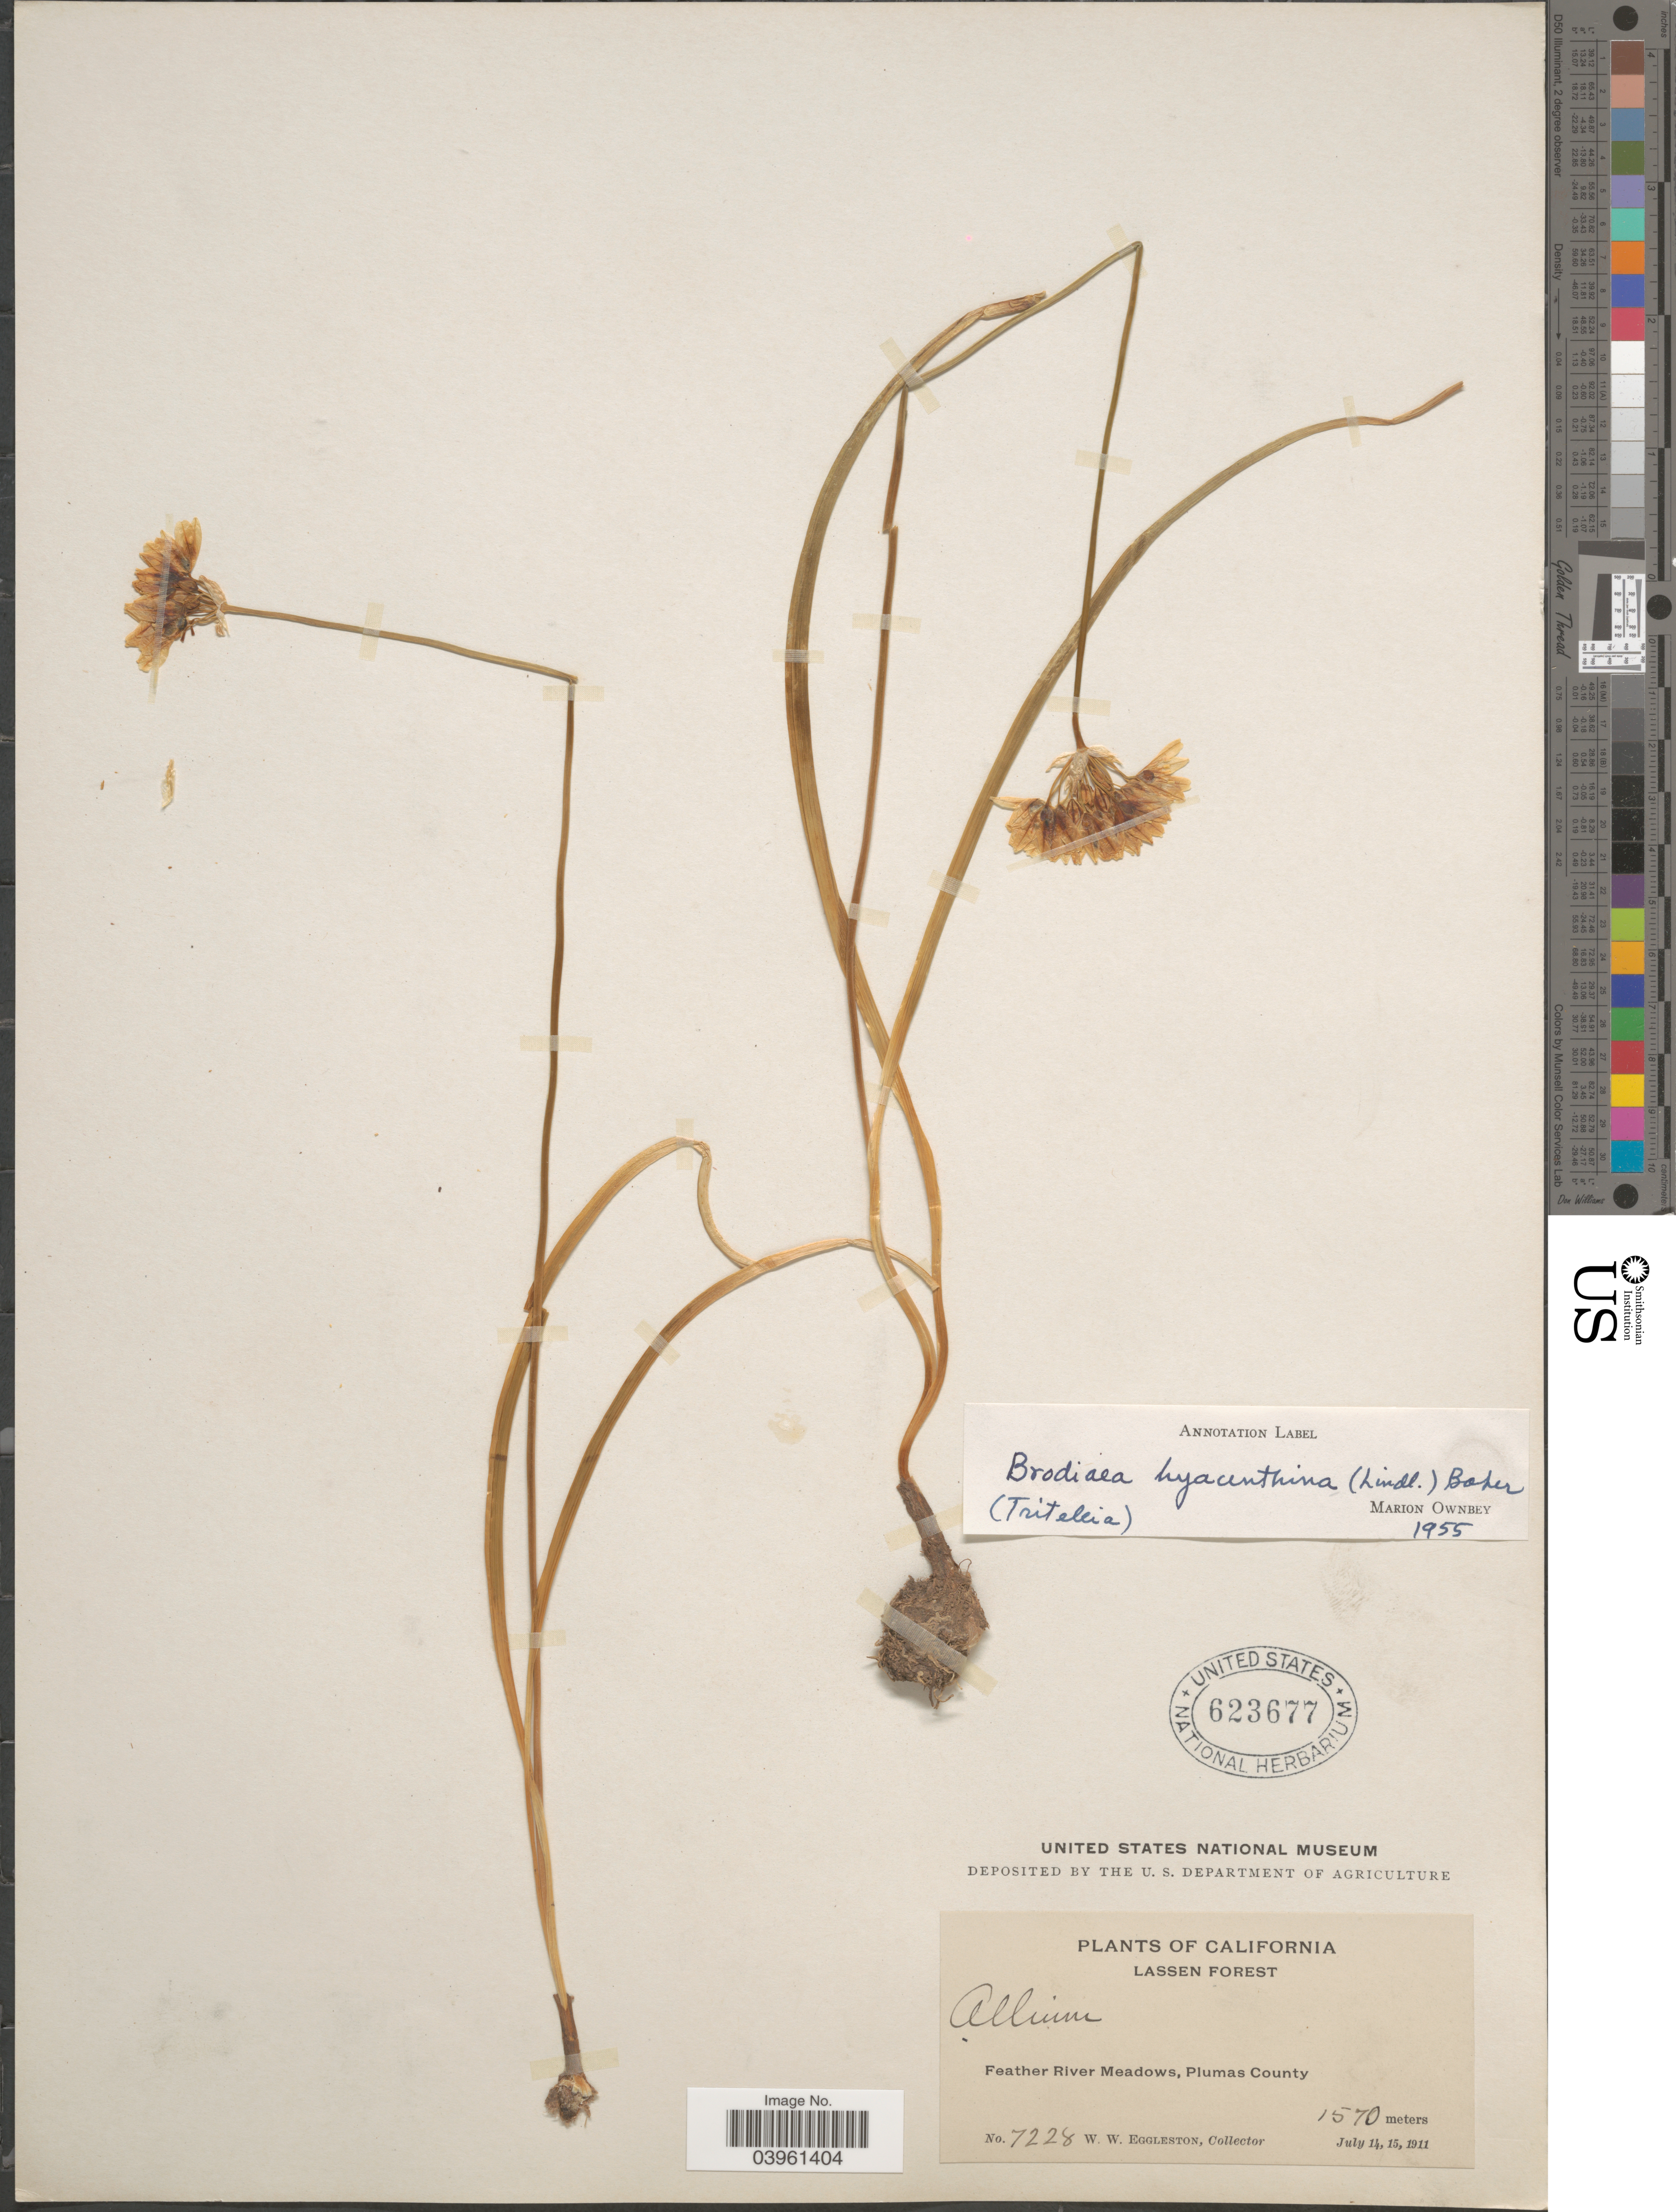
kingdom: Plantae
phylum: Tracheophyta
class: Liliopsida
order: Asparagales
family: Asparagaceae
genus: Triteleia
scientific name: Triteleia hyacinthina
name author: (Lindl.) Greene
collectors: W. W. Eggleston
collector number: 7228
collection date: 1911-07-14/1911-07-15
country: United States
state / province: California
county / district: Plumas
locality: Lassen Forest. Feather River Meadows, Plumas County.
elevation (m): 1570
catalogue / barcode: US 623677